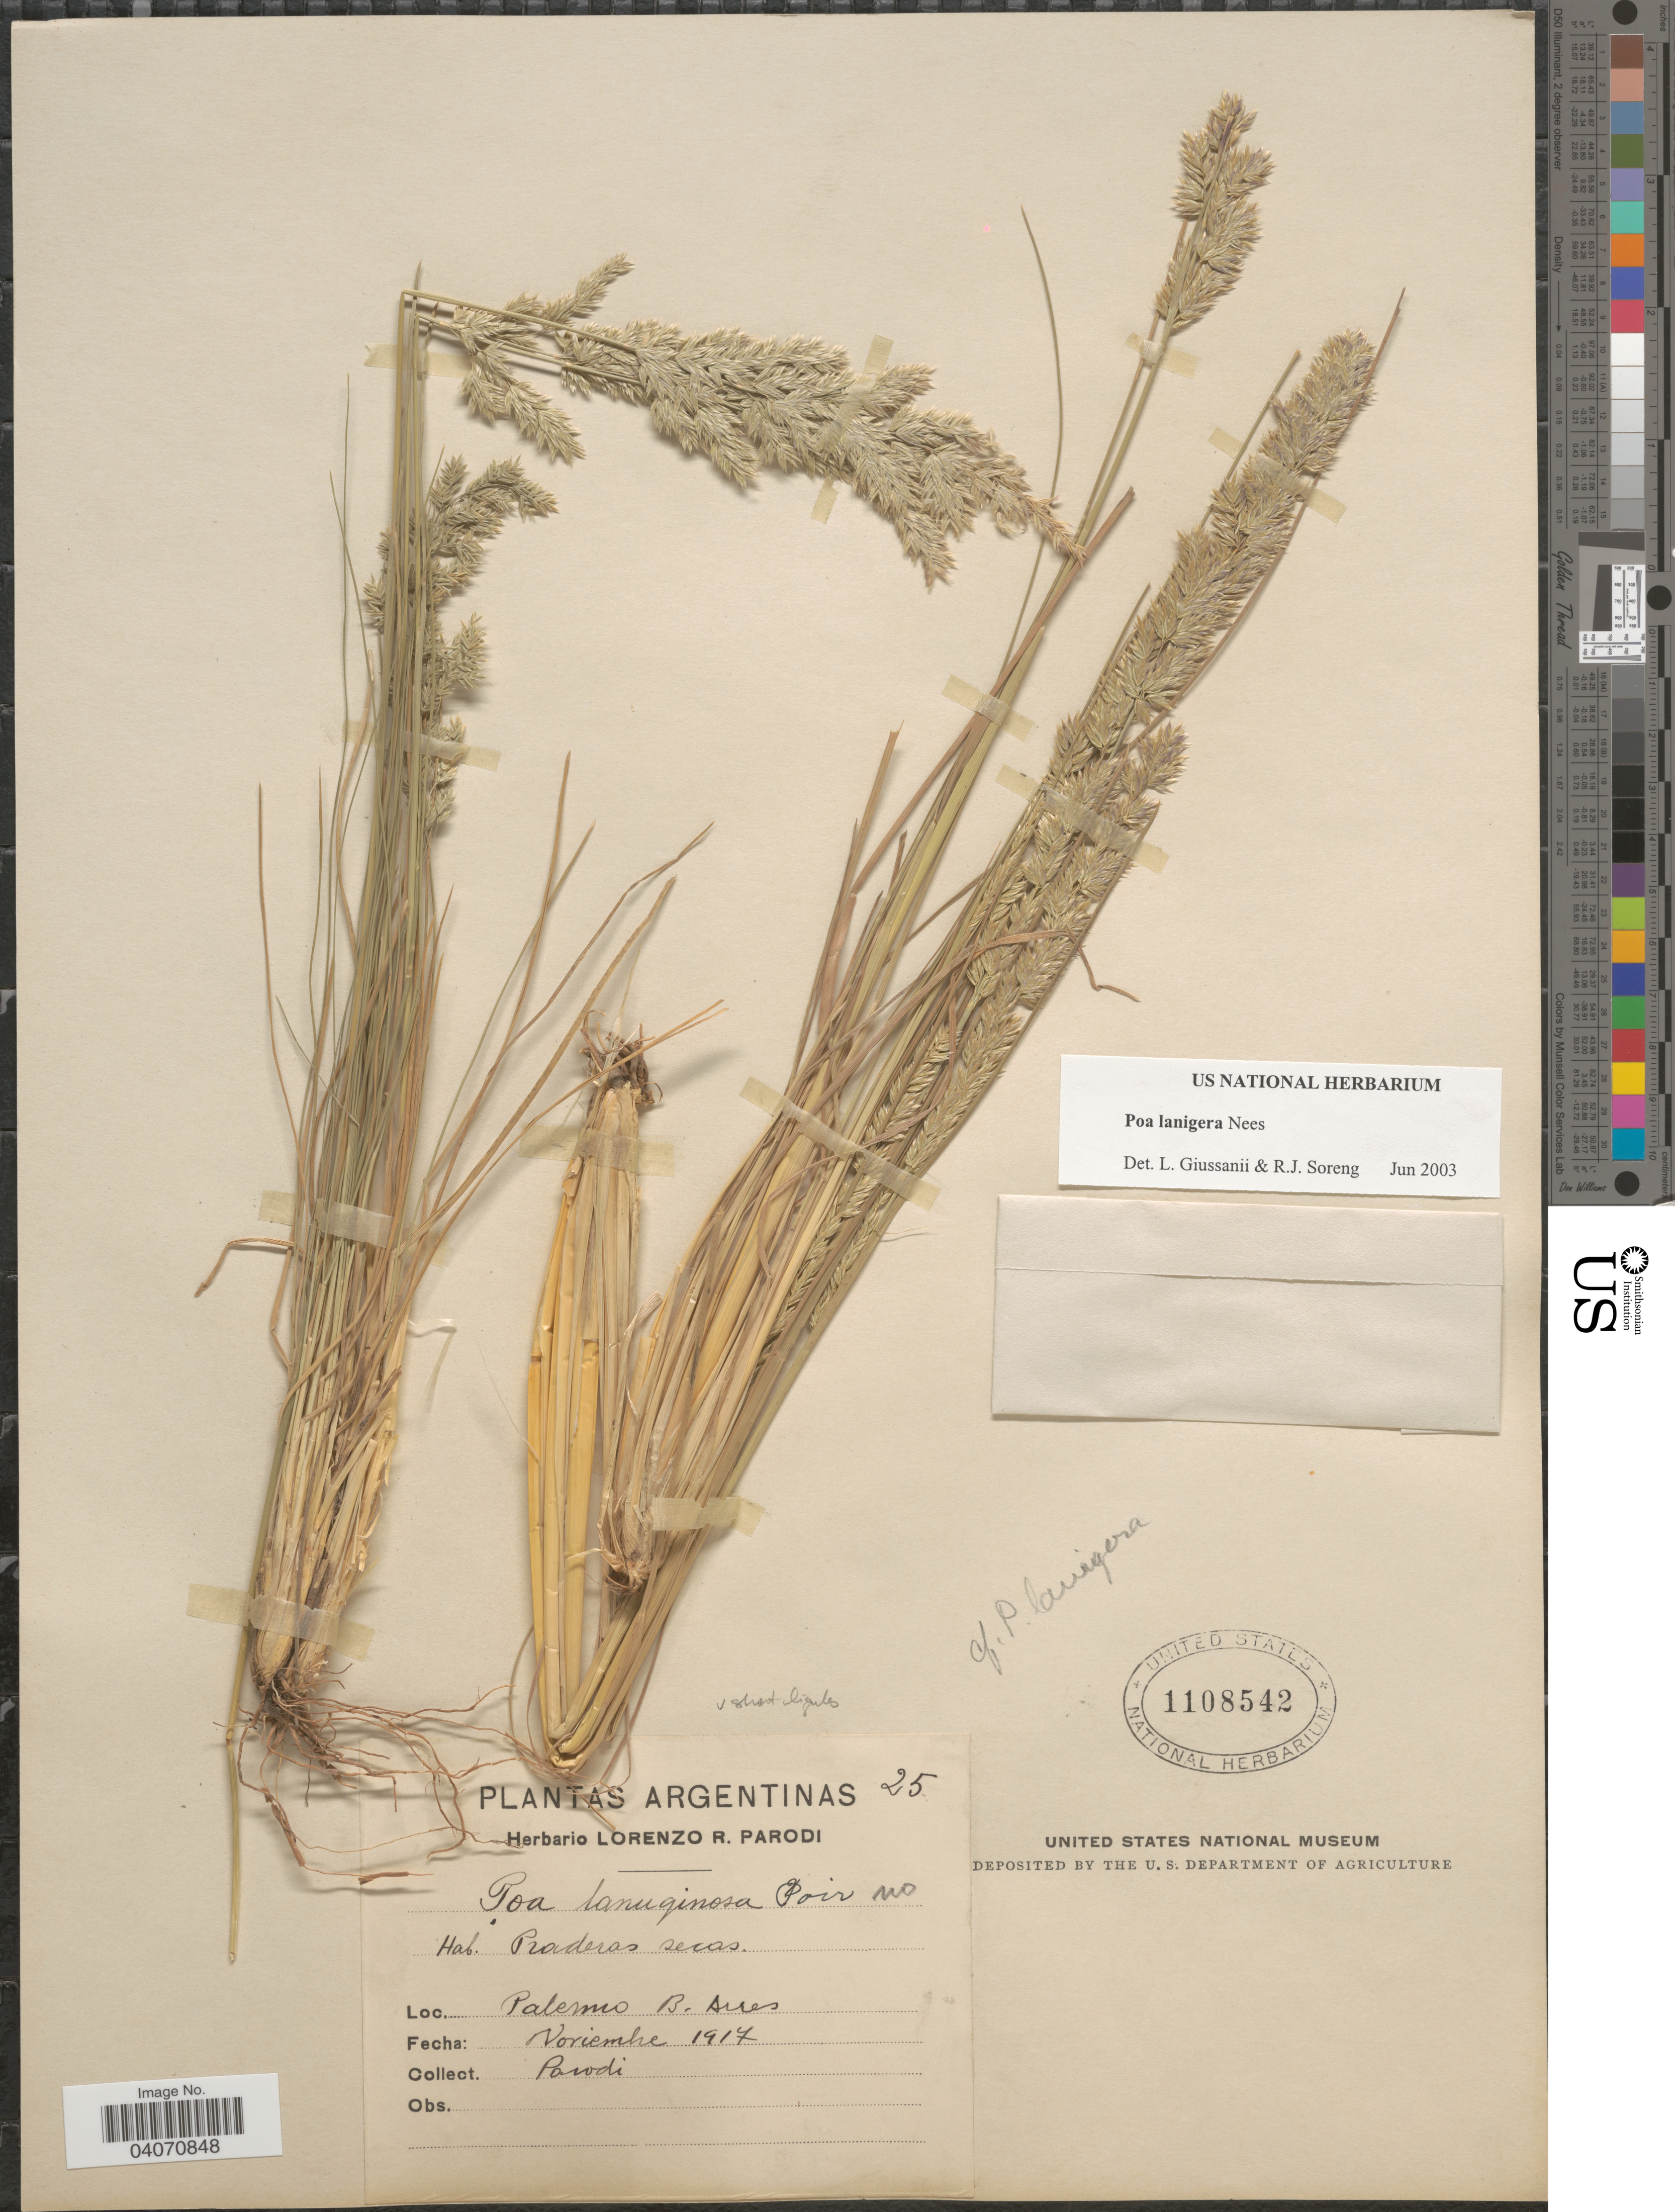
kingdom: Plantae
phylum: Tracheophyta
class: Liliopsida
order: Poales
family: Poaceae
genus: Poa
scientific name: Poa lanigera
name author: Nees in Mart.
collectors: L. R. Parodi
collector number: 25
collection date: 1917-11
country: Argentina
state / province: Buenos Aires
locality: Palermo.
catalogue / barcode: US 1108542